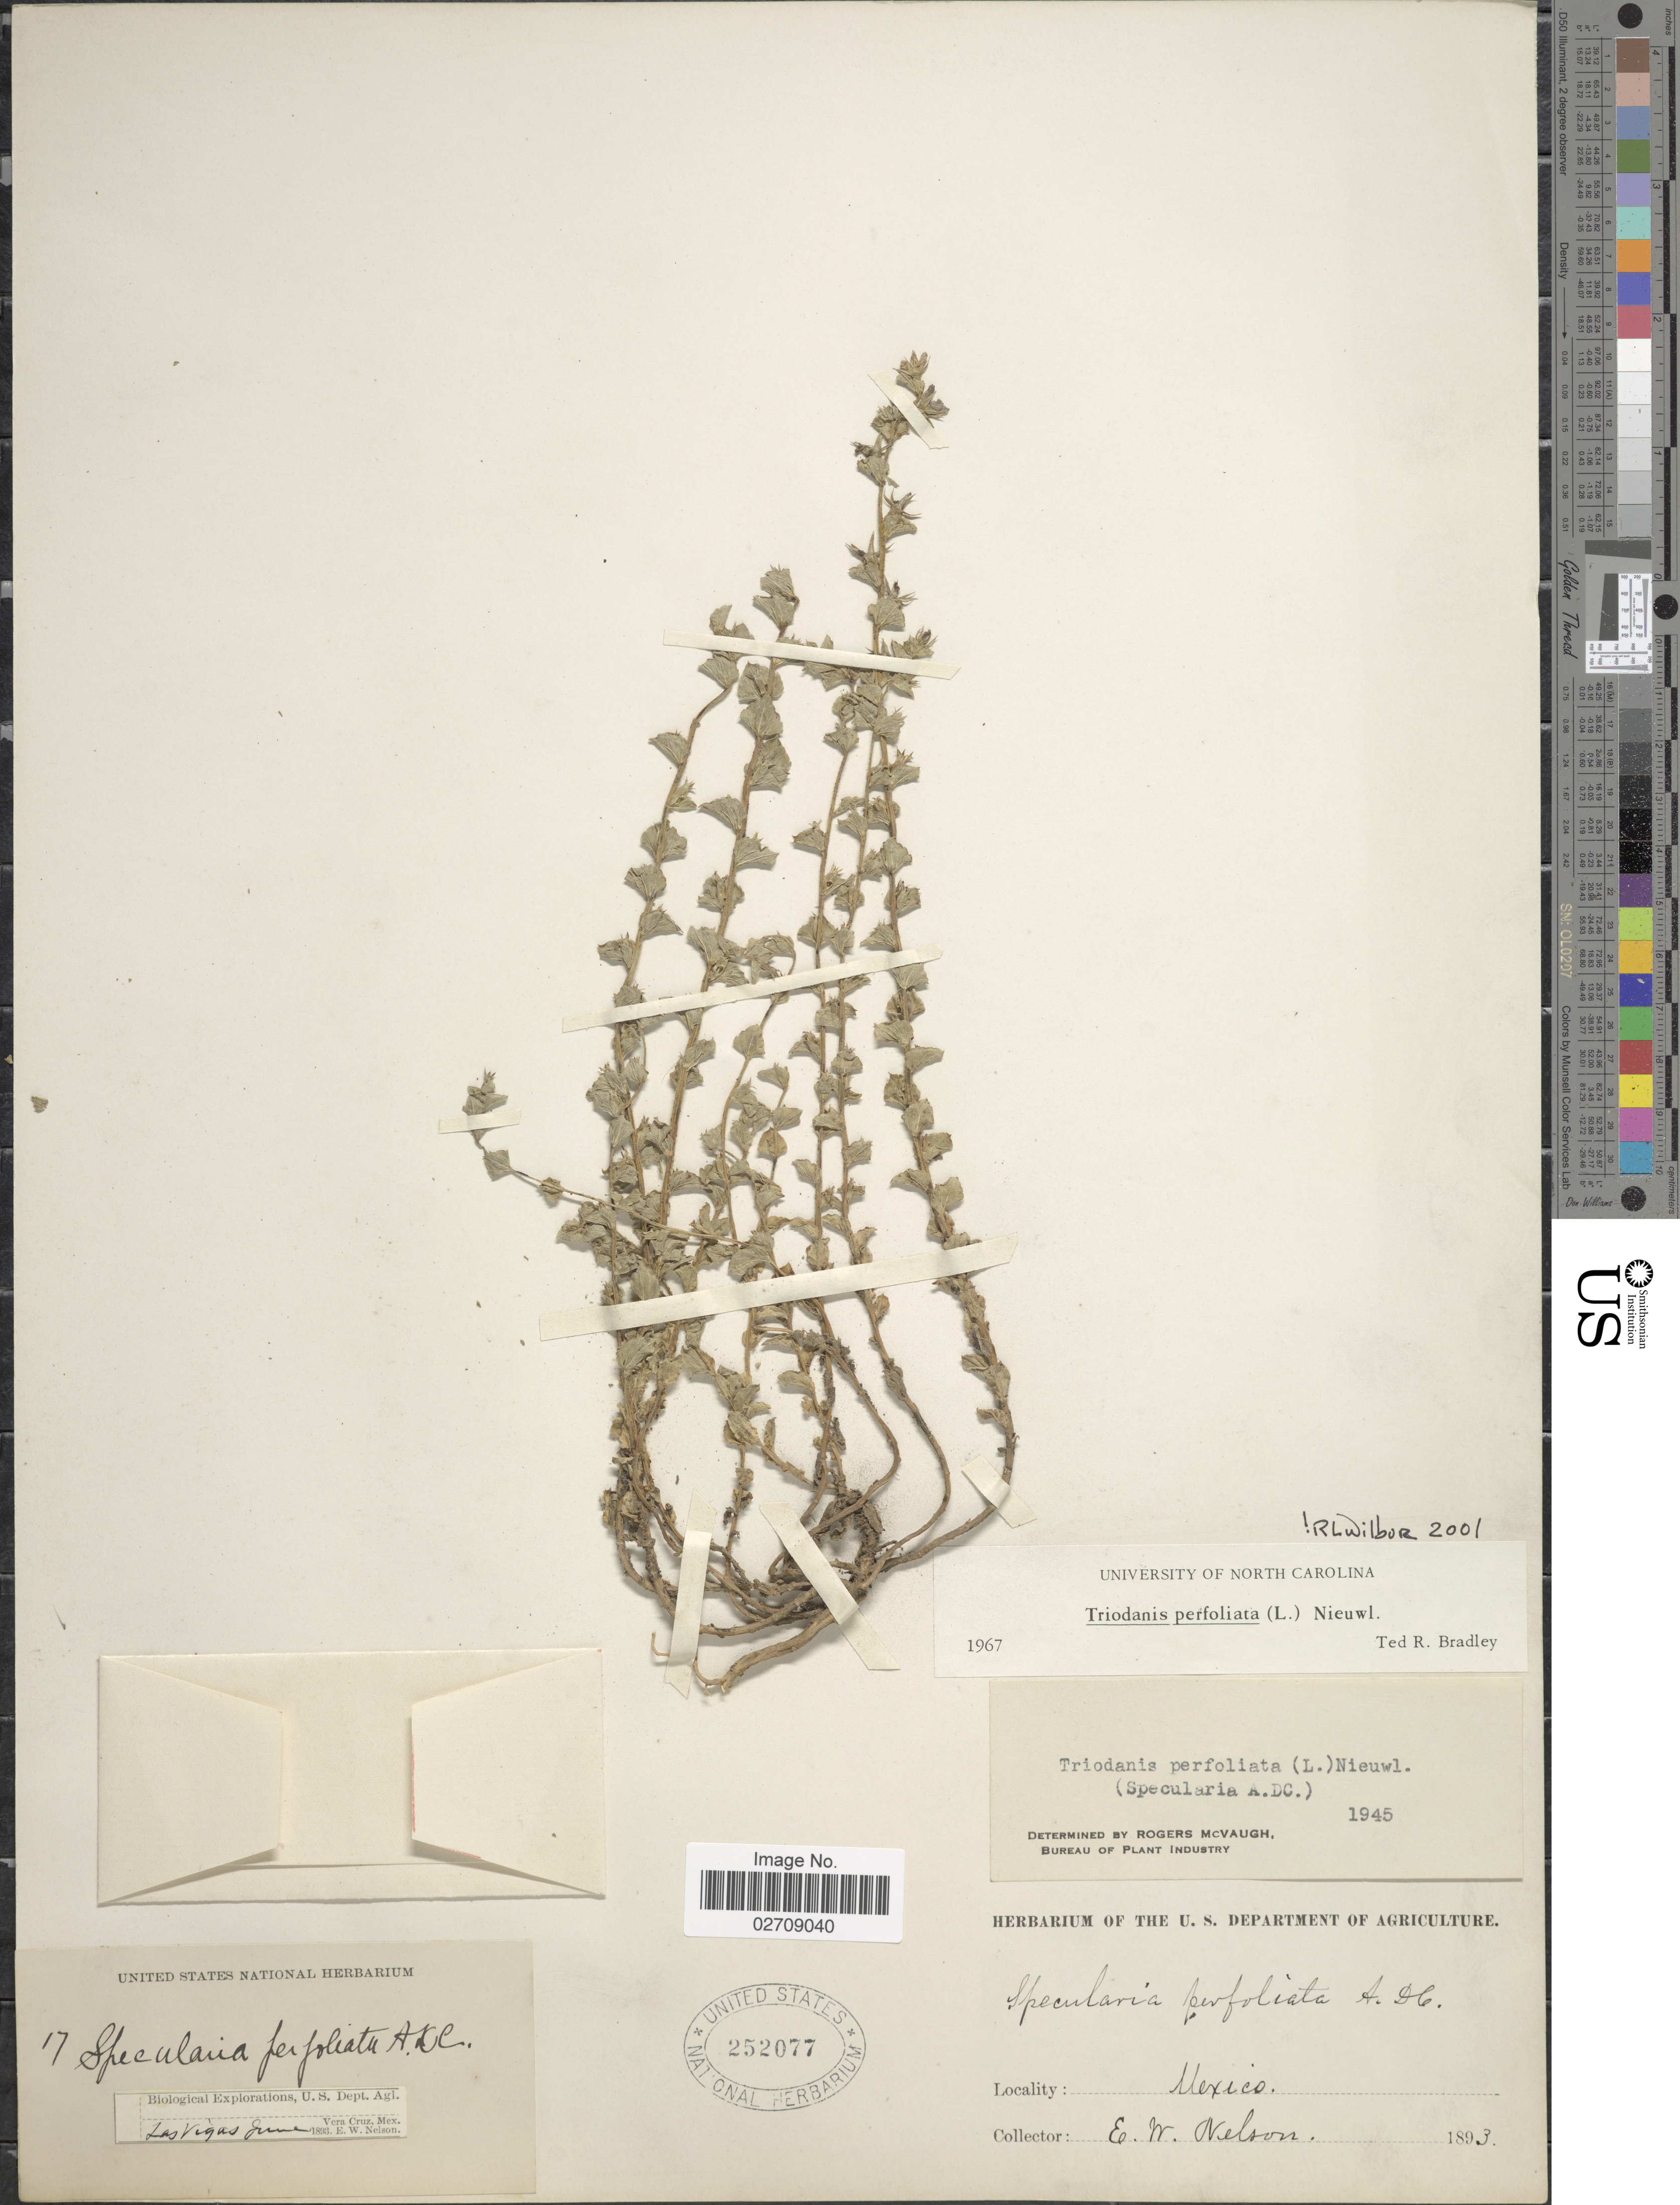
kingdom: Plantae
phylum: Tracheophyta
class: Magnoliopsida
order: Asterales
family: Campanulaceae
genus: Triodanis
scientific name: Triodanis perfoliata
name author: (L.) Nieuwl.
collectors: E. W. Nelson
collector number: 17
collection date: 1893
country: Mexico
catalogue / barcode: US 252077